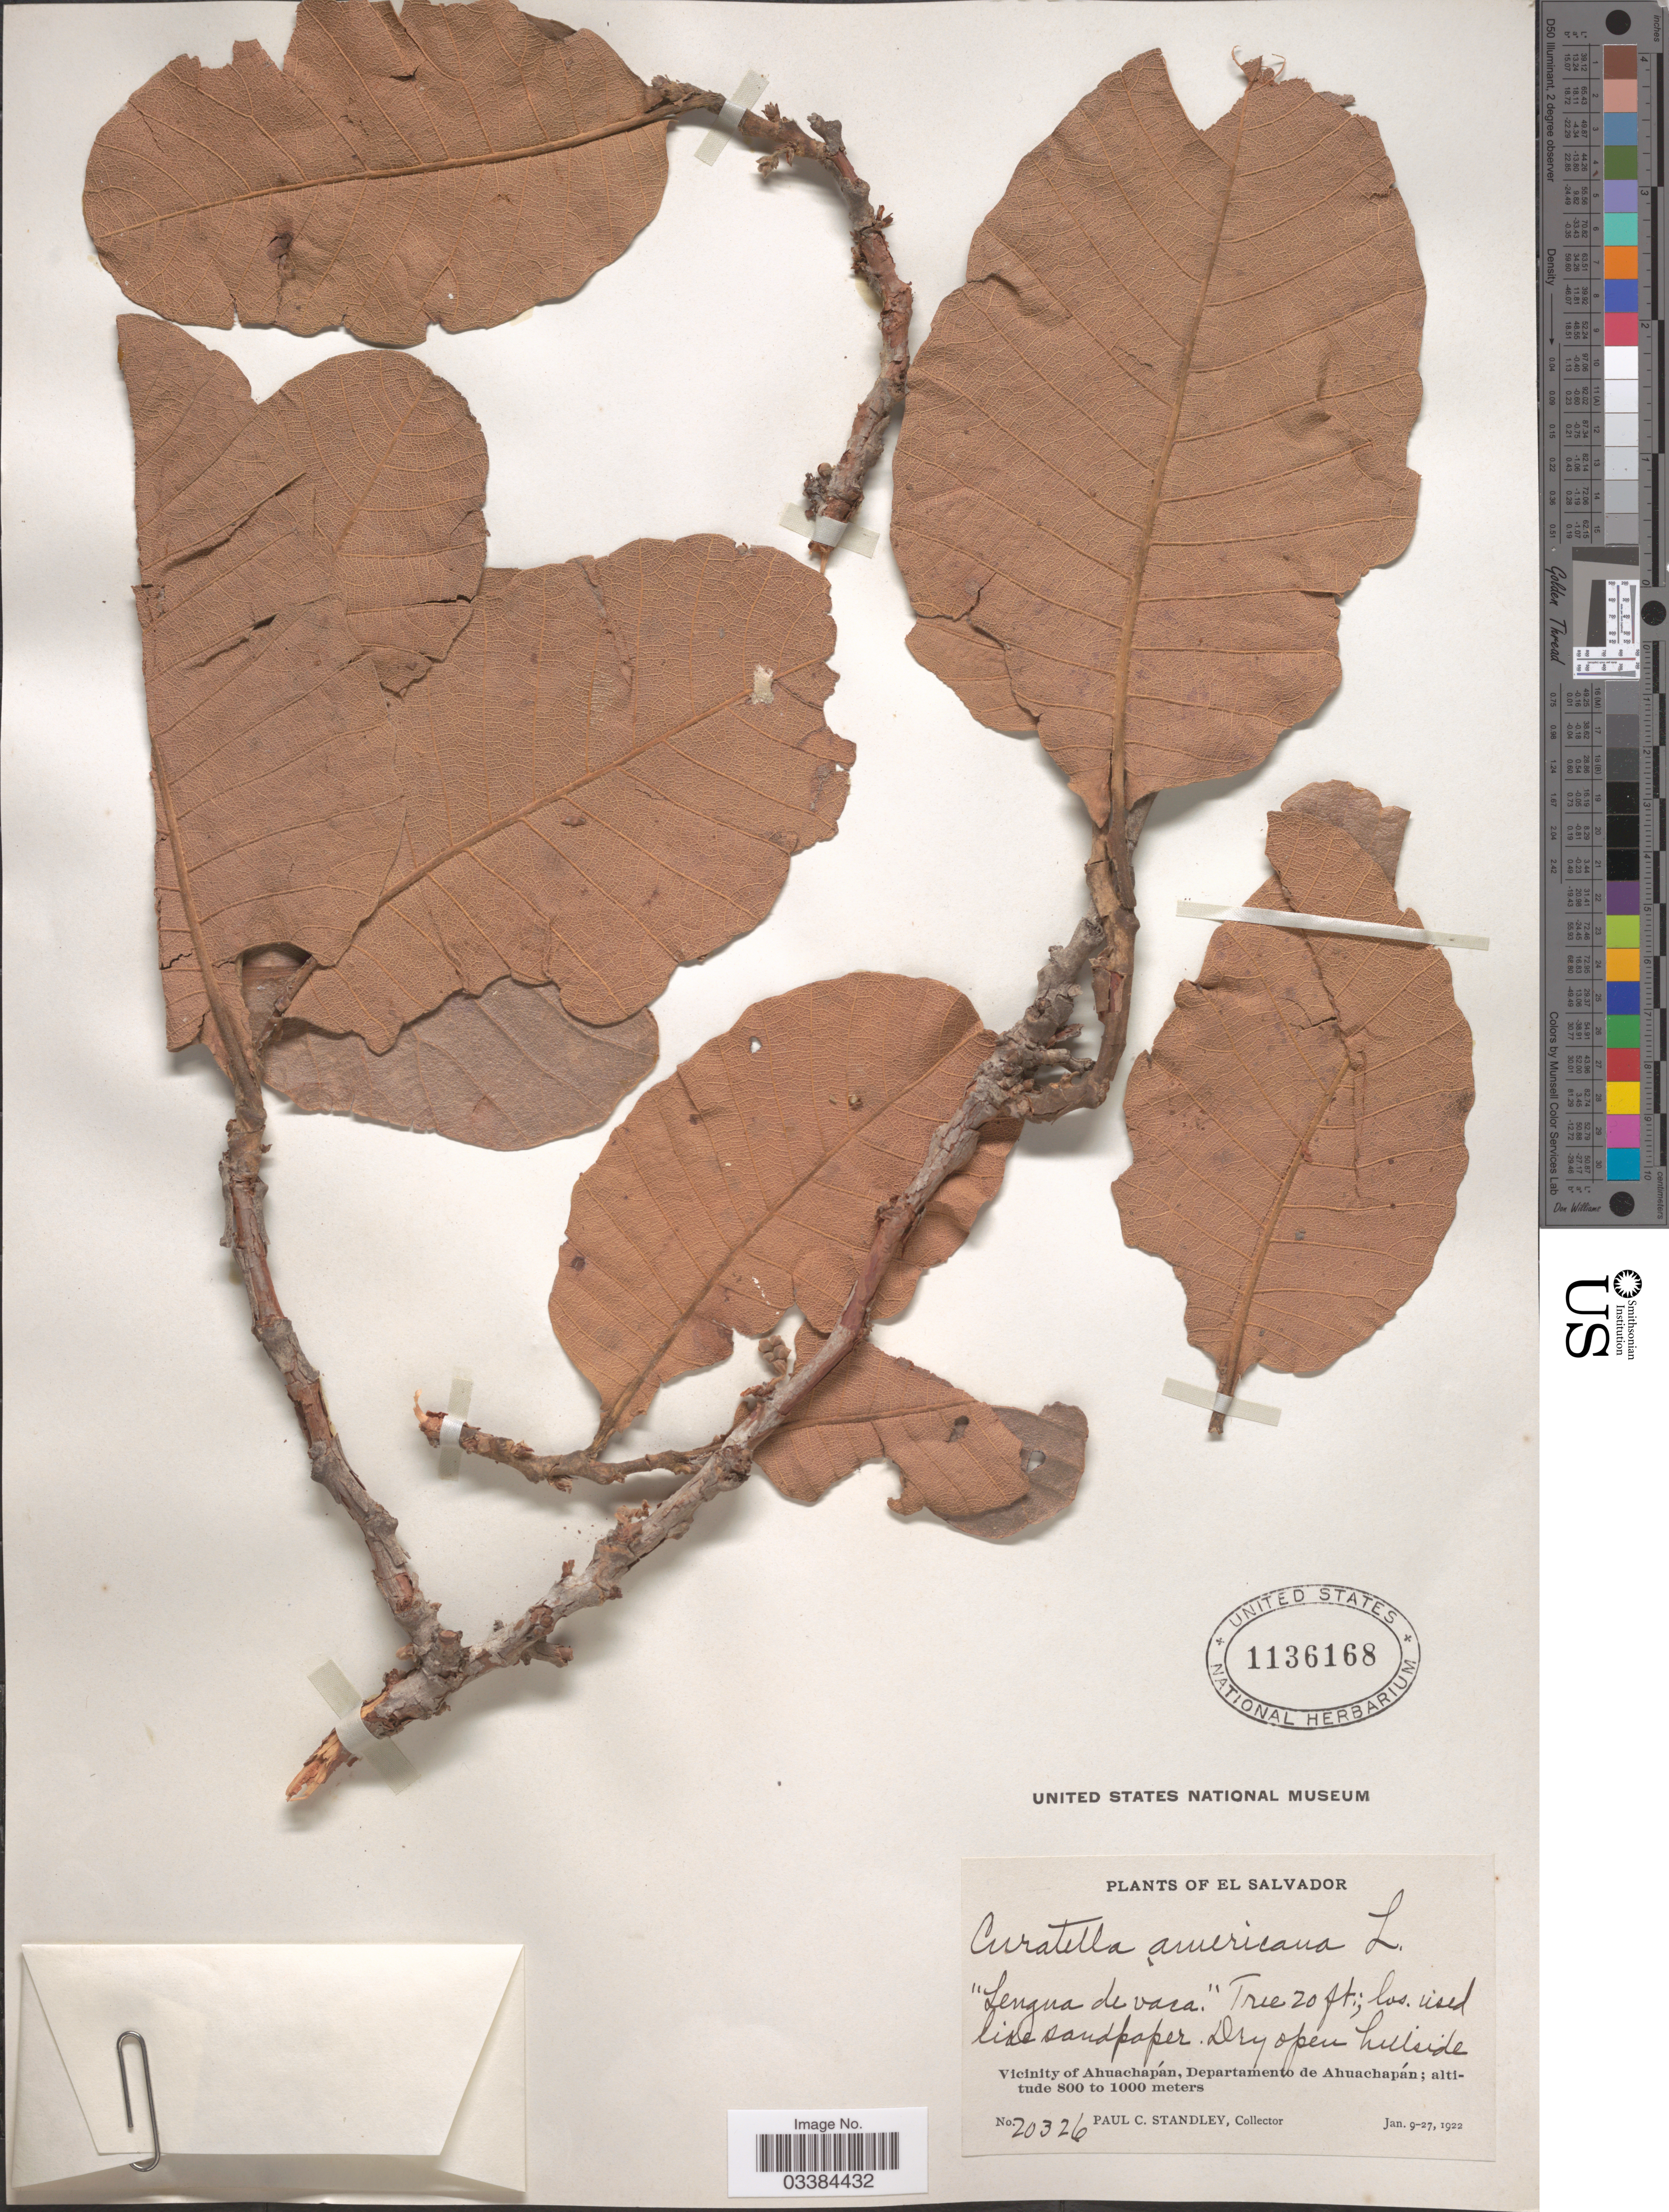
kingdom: Plantae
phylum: Tracheophyta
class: Magnoliopsida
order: Dilleniales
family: Dilleniaceae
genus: Curatella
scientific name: Curatella americana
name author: L.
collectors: P. C. Standley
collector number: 20326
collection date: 1922-01-09/1922-01-27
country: El Salvador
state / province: Ahuachapan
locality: Vicinity of Ahuachapán, Departamento de Ahuachapán.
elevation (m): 800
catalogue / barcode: US 1136168